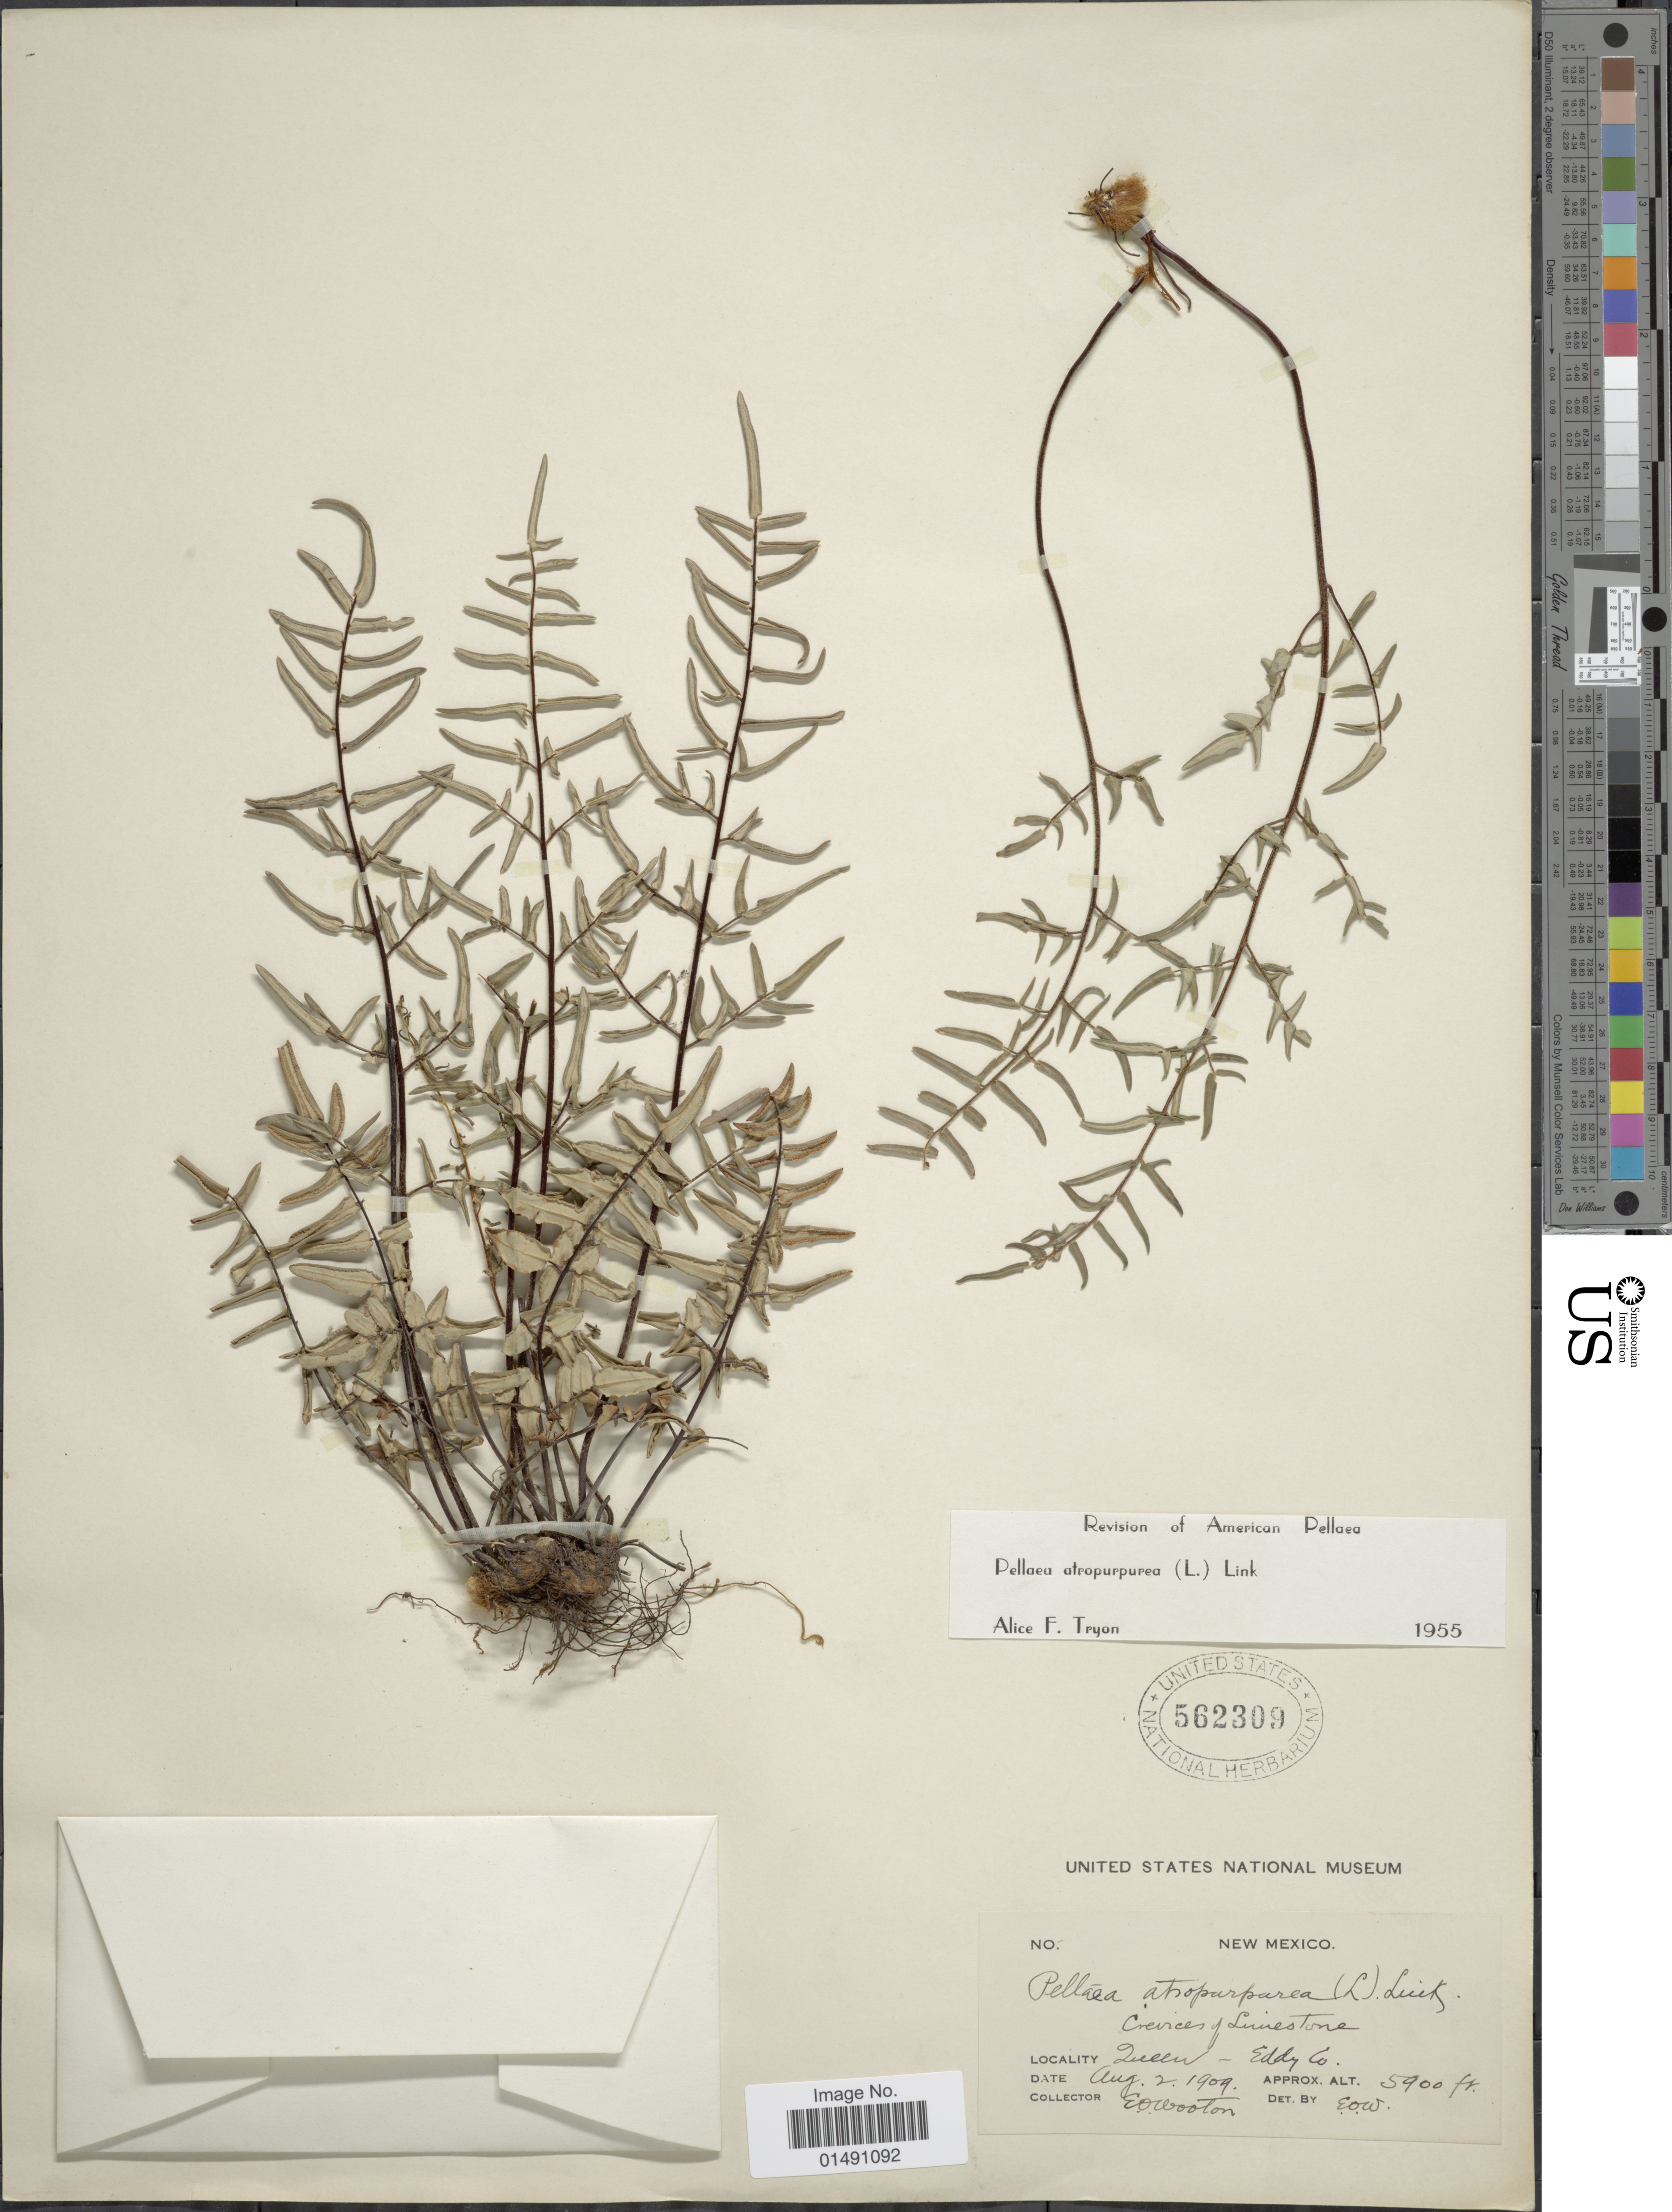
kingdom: Plantae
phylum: Tracheophyta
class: Polypodiopsida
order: Polypodiales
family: Pteridaceae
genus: Pellaea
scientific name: Pellaea atropurpurea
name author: (L.) Link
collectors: E. O. Wooton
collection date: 1909-08-02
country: United States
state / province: New Mexico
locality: Crevices of Limestone, Zueen - Eddy Co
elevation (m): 1798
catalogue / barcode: US 562309